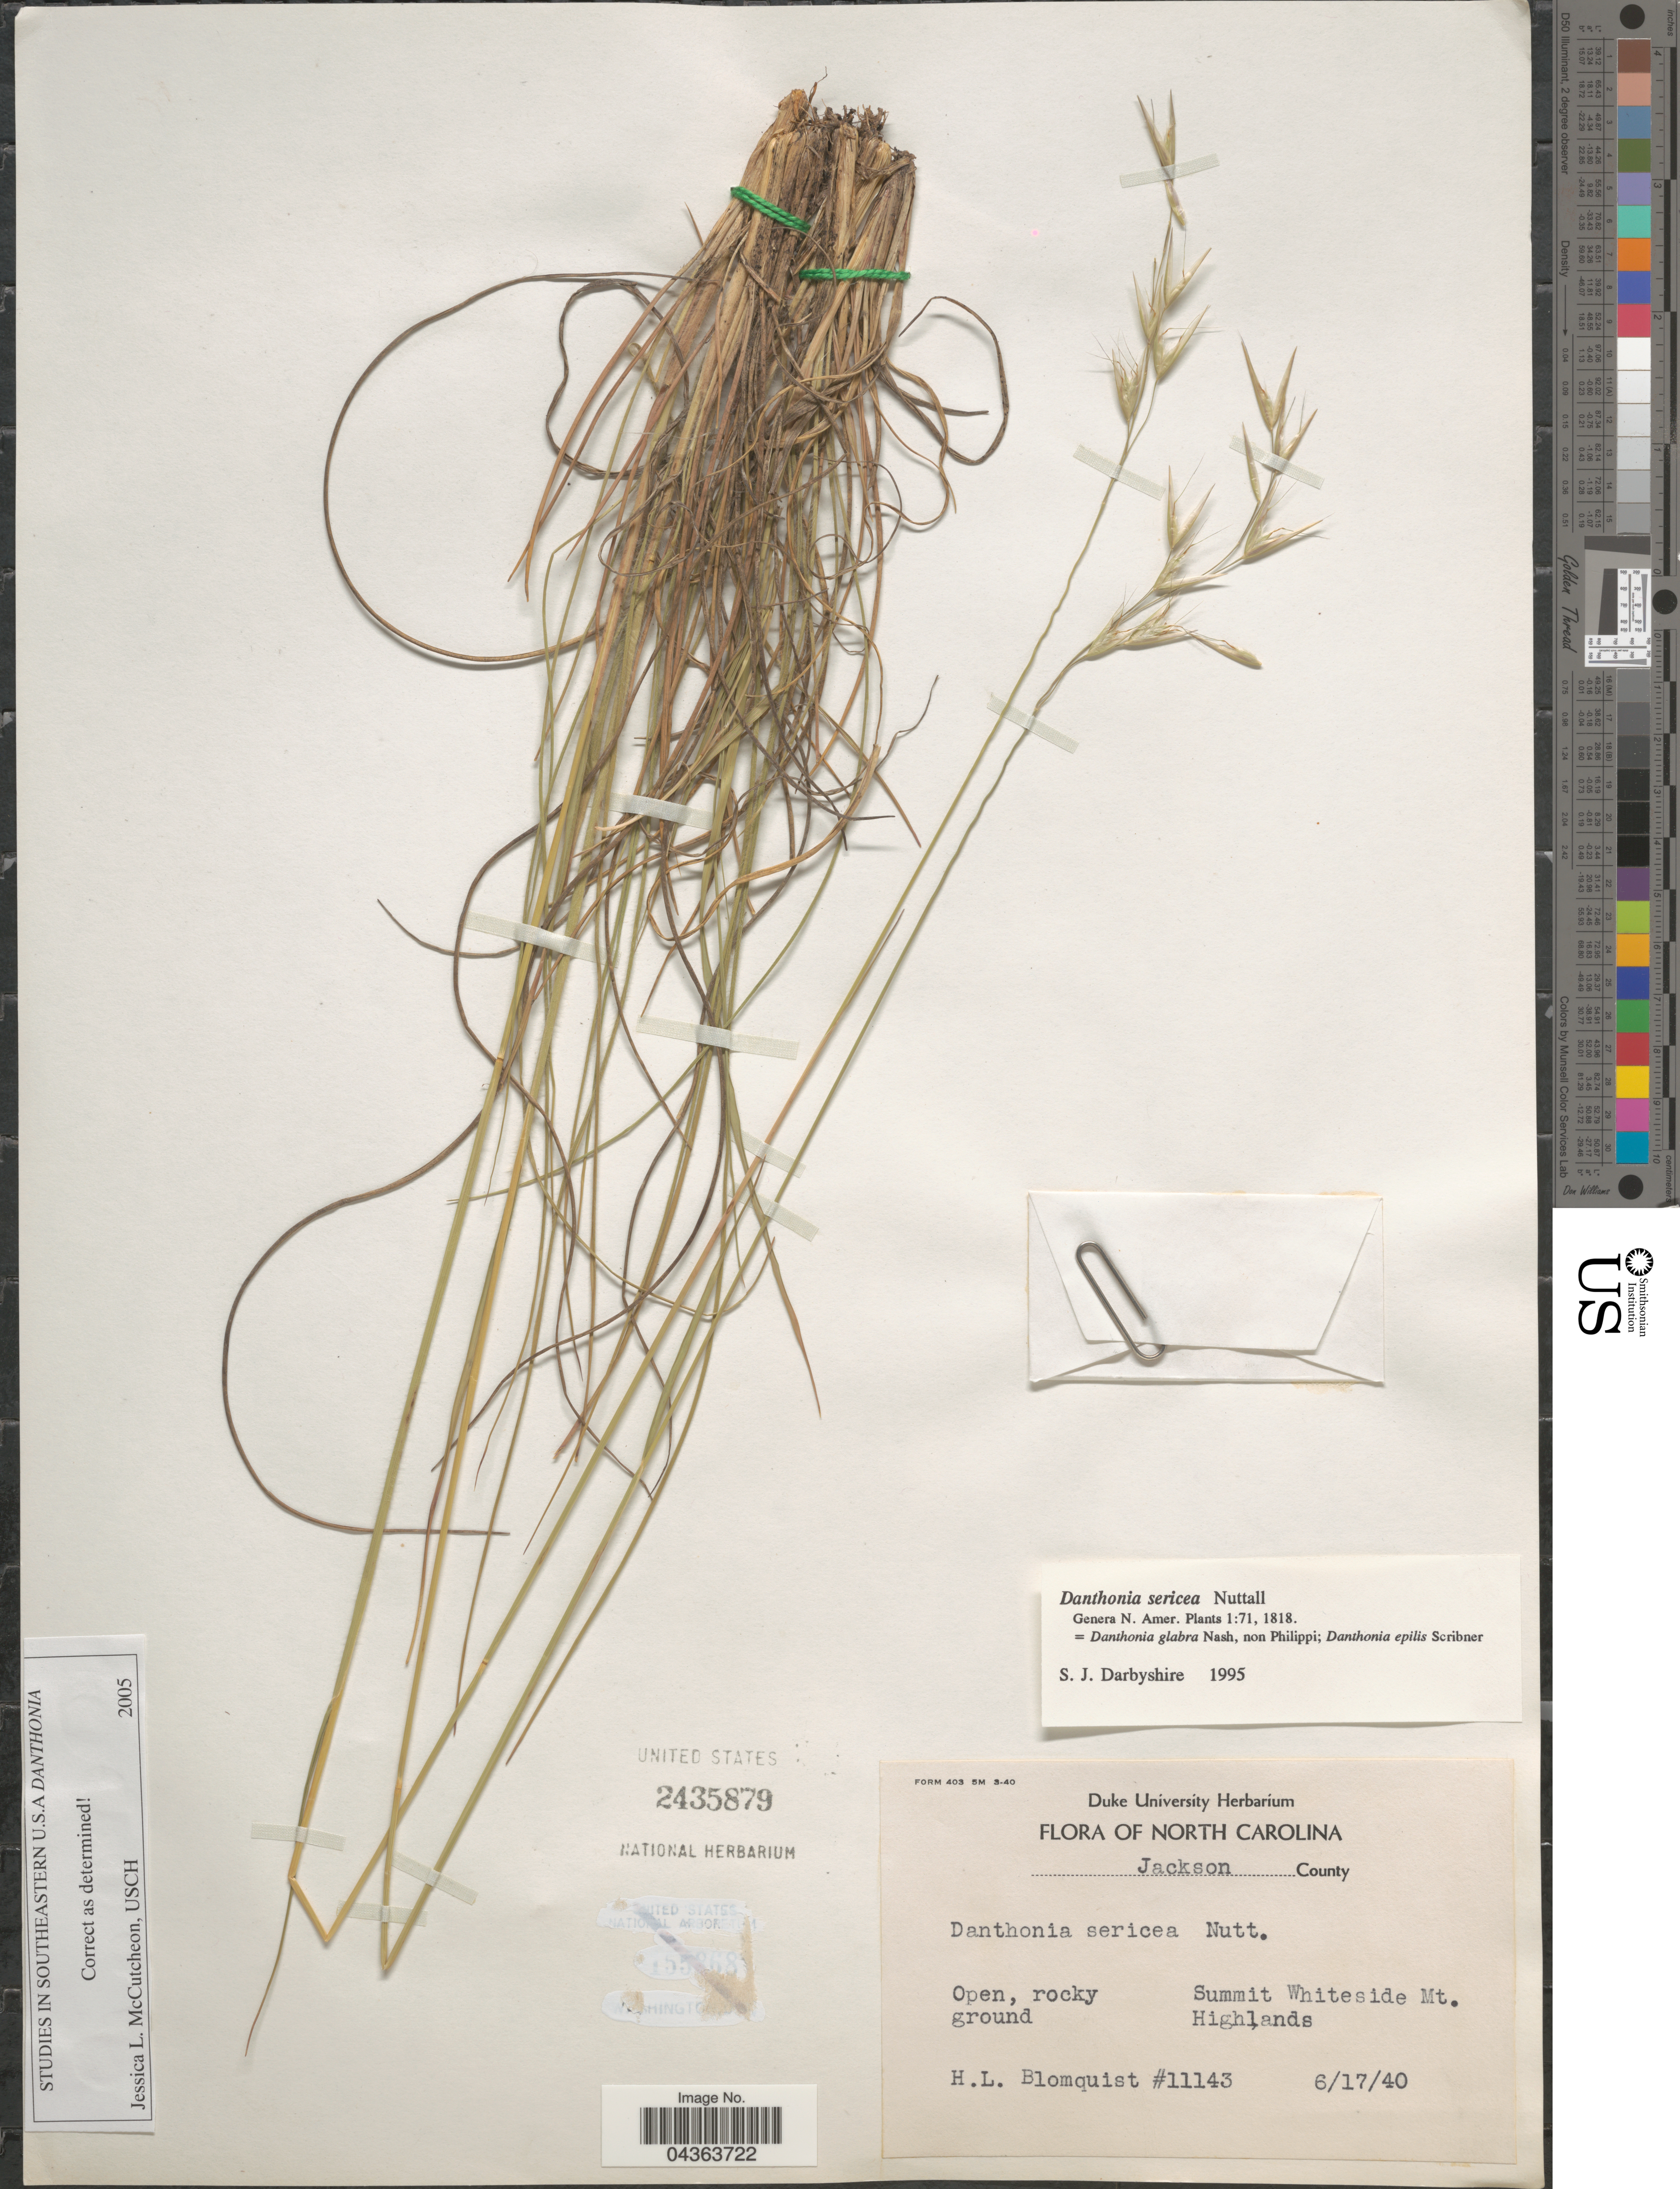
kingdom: Plantae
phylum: Tracheophyta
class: Liliopsida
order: Poales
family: Poaceae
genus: Danthonia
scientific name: Danthonia sericea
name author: Nutt.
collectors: H. Blomquist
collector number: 11143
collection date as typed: Transcribed d/m/y: 17/6/40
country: United States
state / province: North Carolina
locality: Jackson County. Summit Whiteside Mt. Highlands.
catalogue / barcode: US 2435879